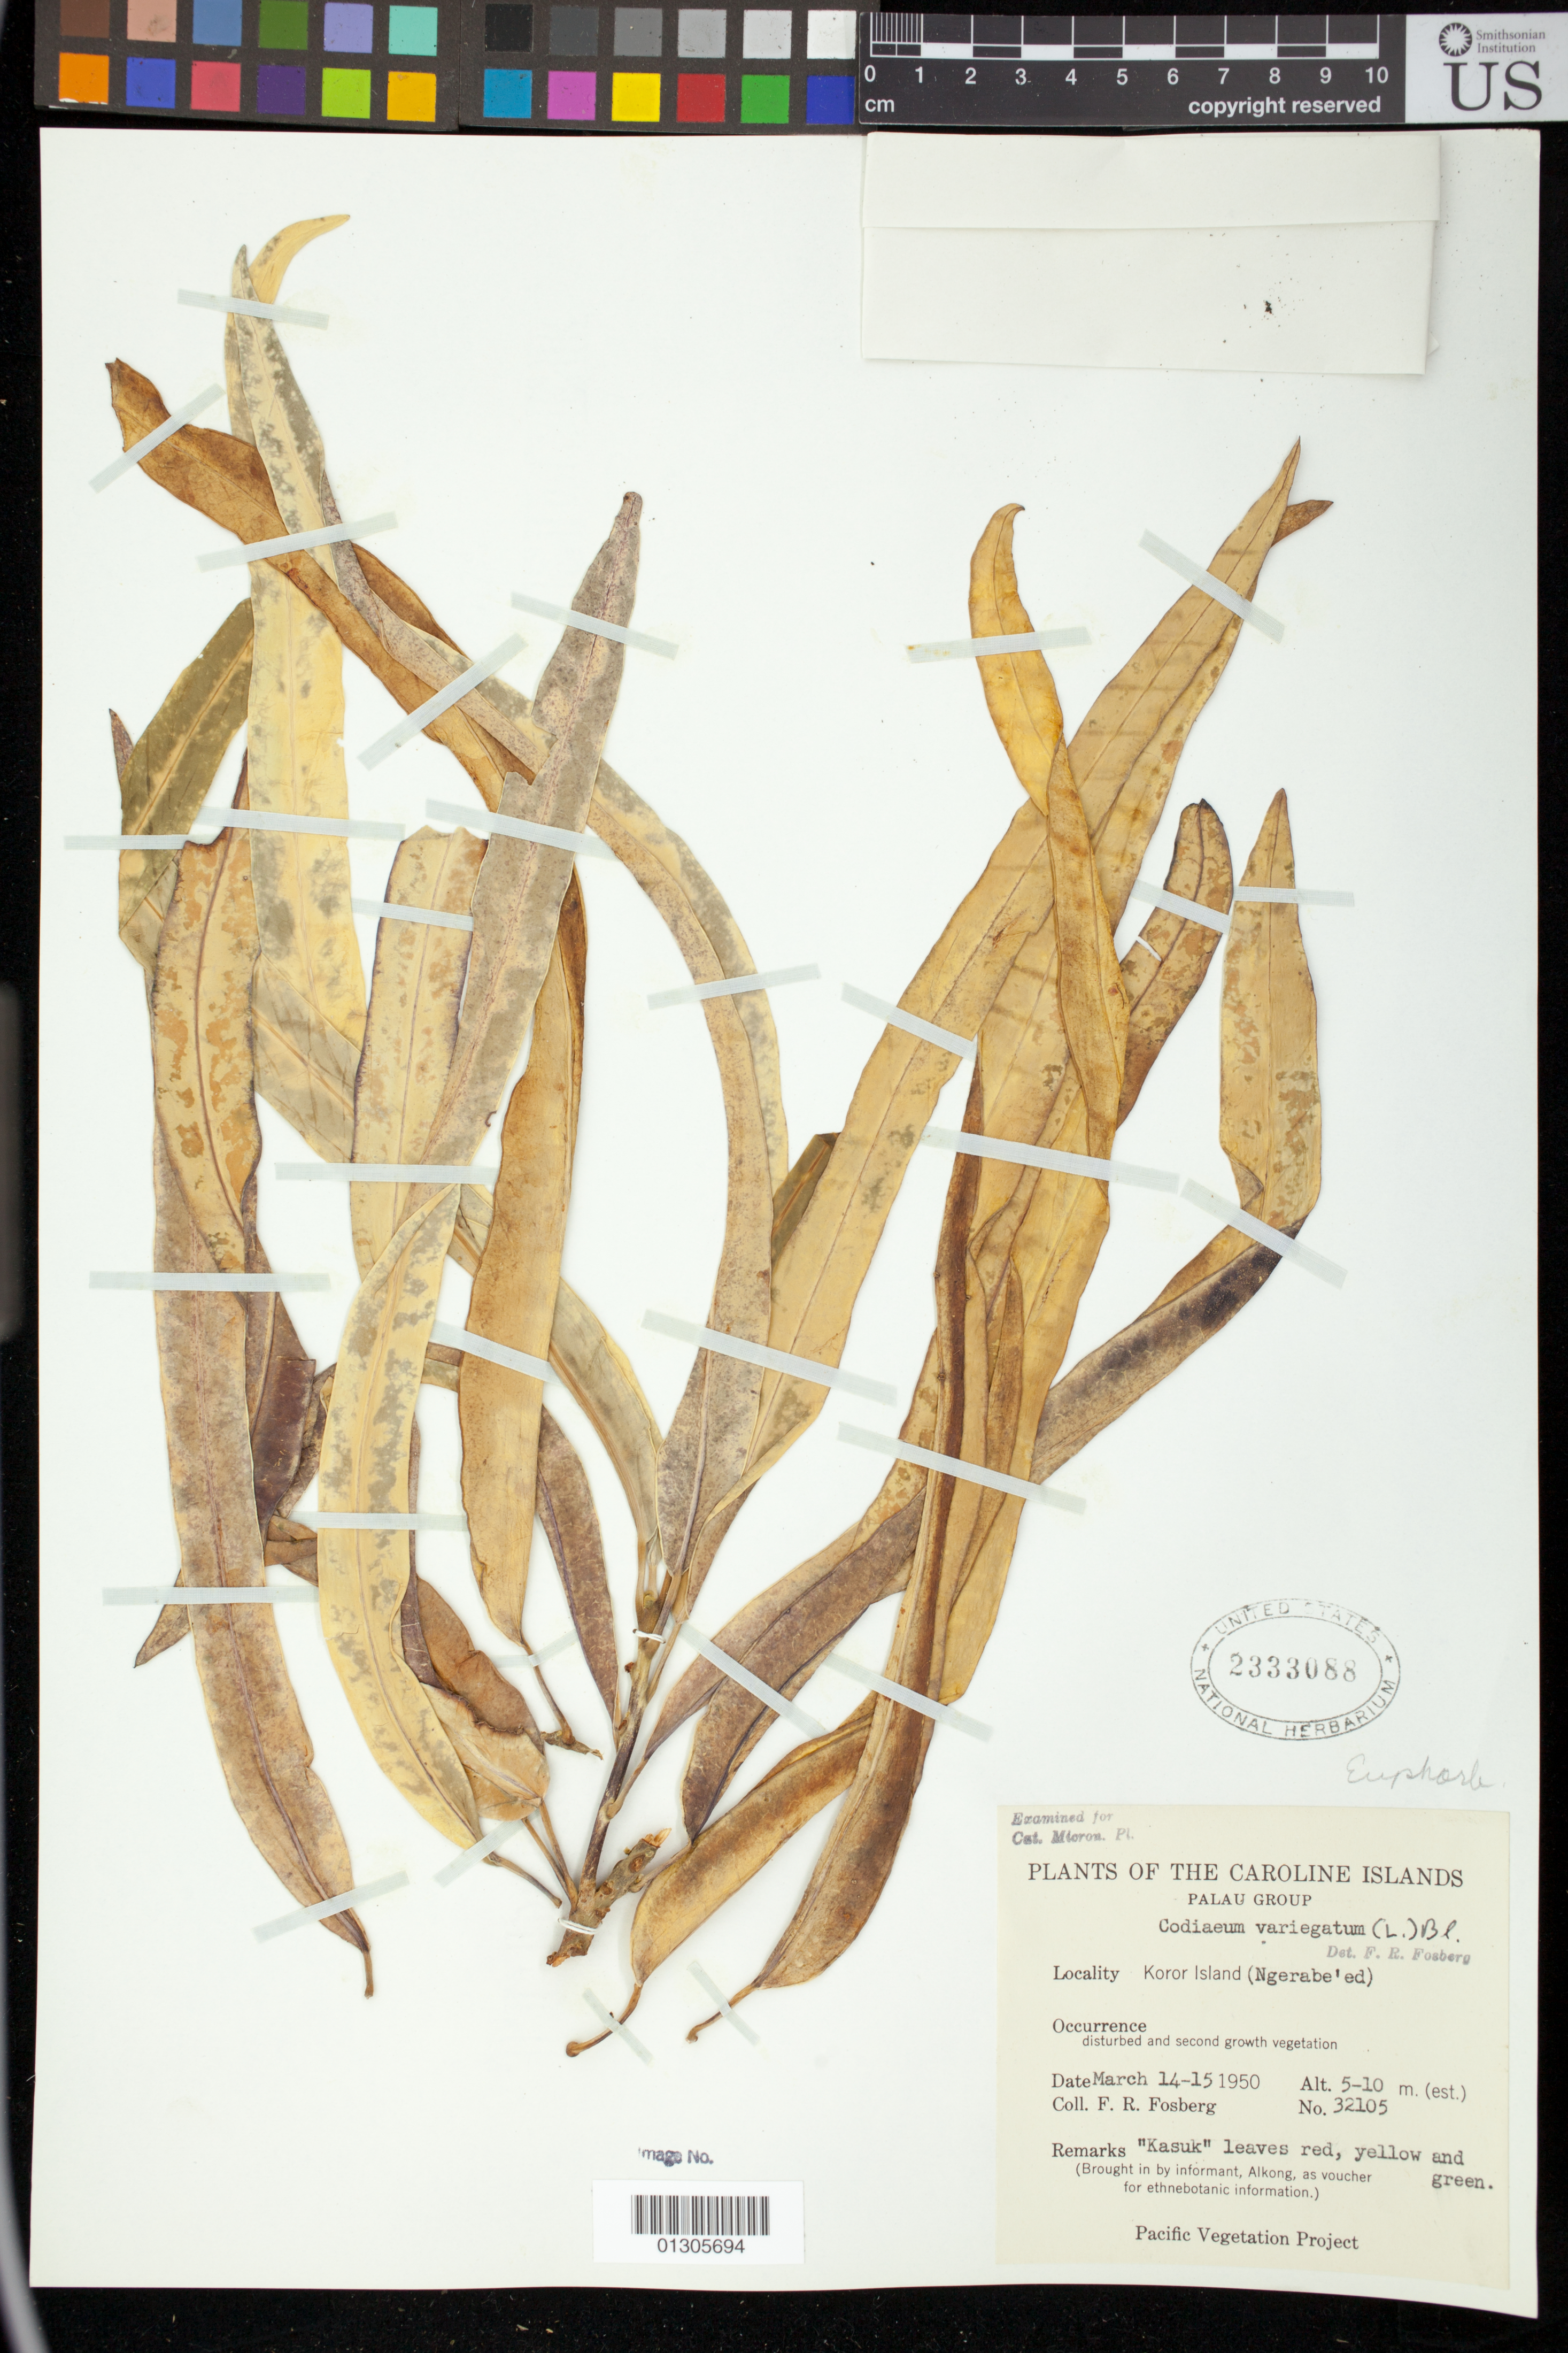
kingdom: Plantae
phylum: Tracheophyta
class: Magnoliopsida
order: Malpighiales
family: Euphorbiaceae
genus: Codiaeum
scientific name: Codiaeum variegatum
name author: (L.) Rumph. ex A. Juss.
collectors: F. R. Fosberg & Alkong, --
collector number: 32105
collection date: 1950-03-14/1950-03-15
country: Palau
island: Oreor [Koror]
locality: Koror Island (Ngerabe'ed)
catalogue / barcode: US 2333088